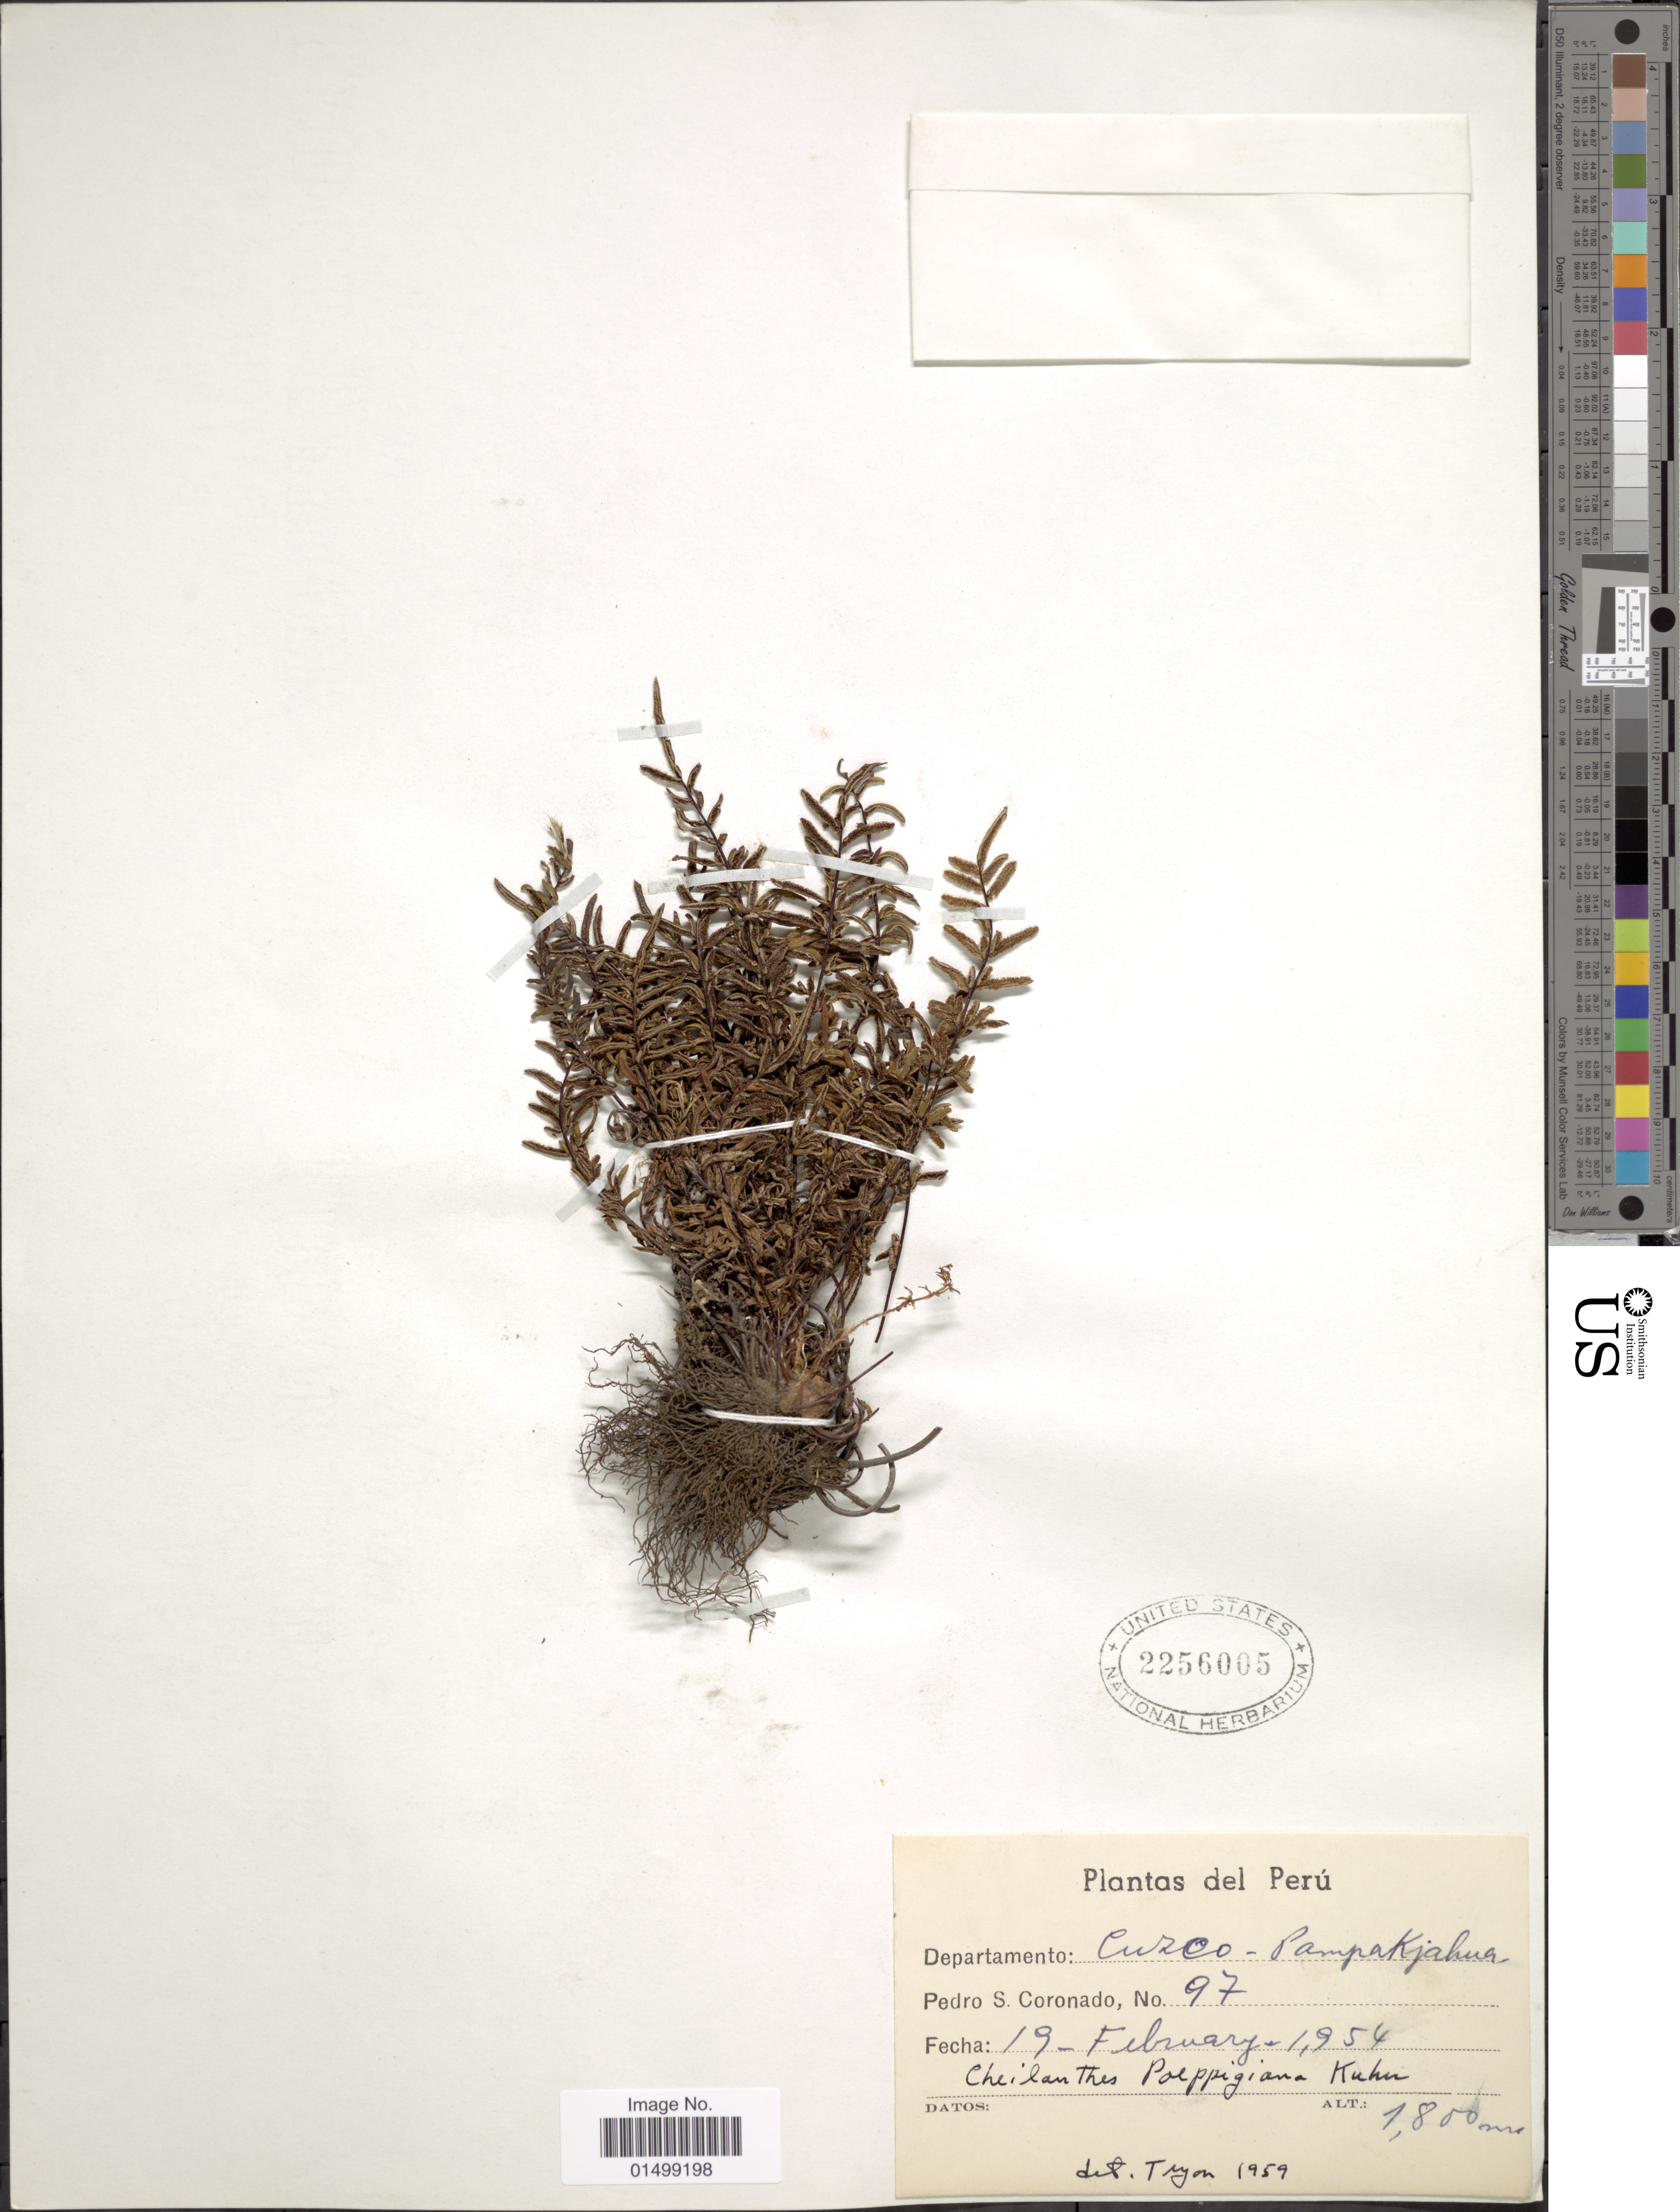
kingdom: Plantae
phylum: Tracheophyta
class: Polypodiopsida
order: Polypodiales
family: Pteridaceae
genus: Cheilanthes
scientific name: Cheilanthes poeppigiana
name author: Mett. ex Kuhn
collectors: P. Coronado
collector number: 97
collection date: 1954-02-19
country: Peru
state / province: Cusco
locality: PampaKjahua. [interpreted]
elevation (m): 1800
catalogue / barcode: US 2256005